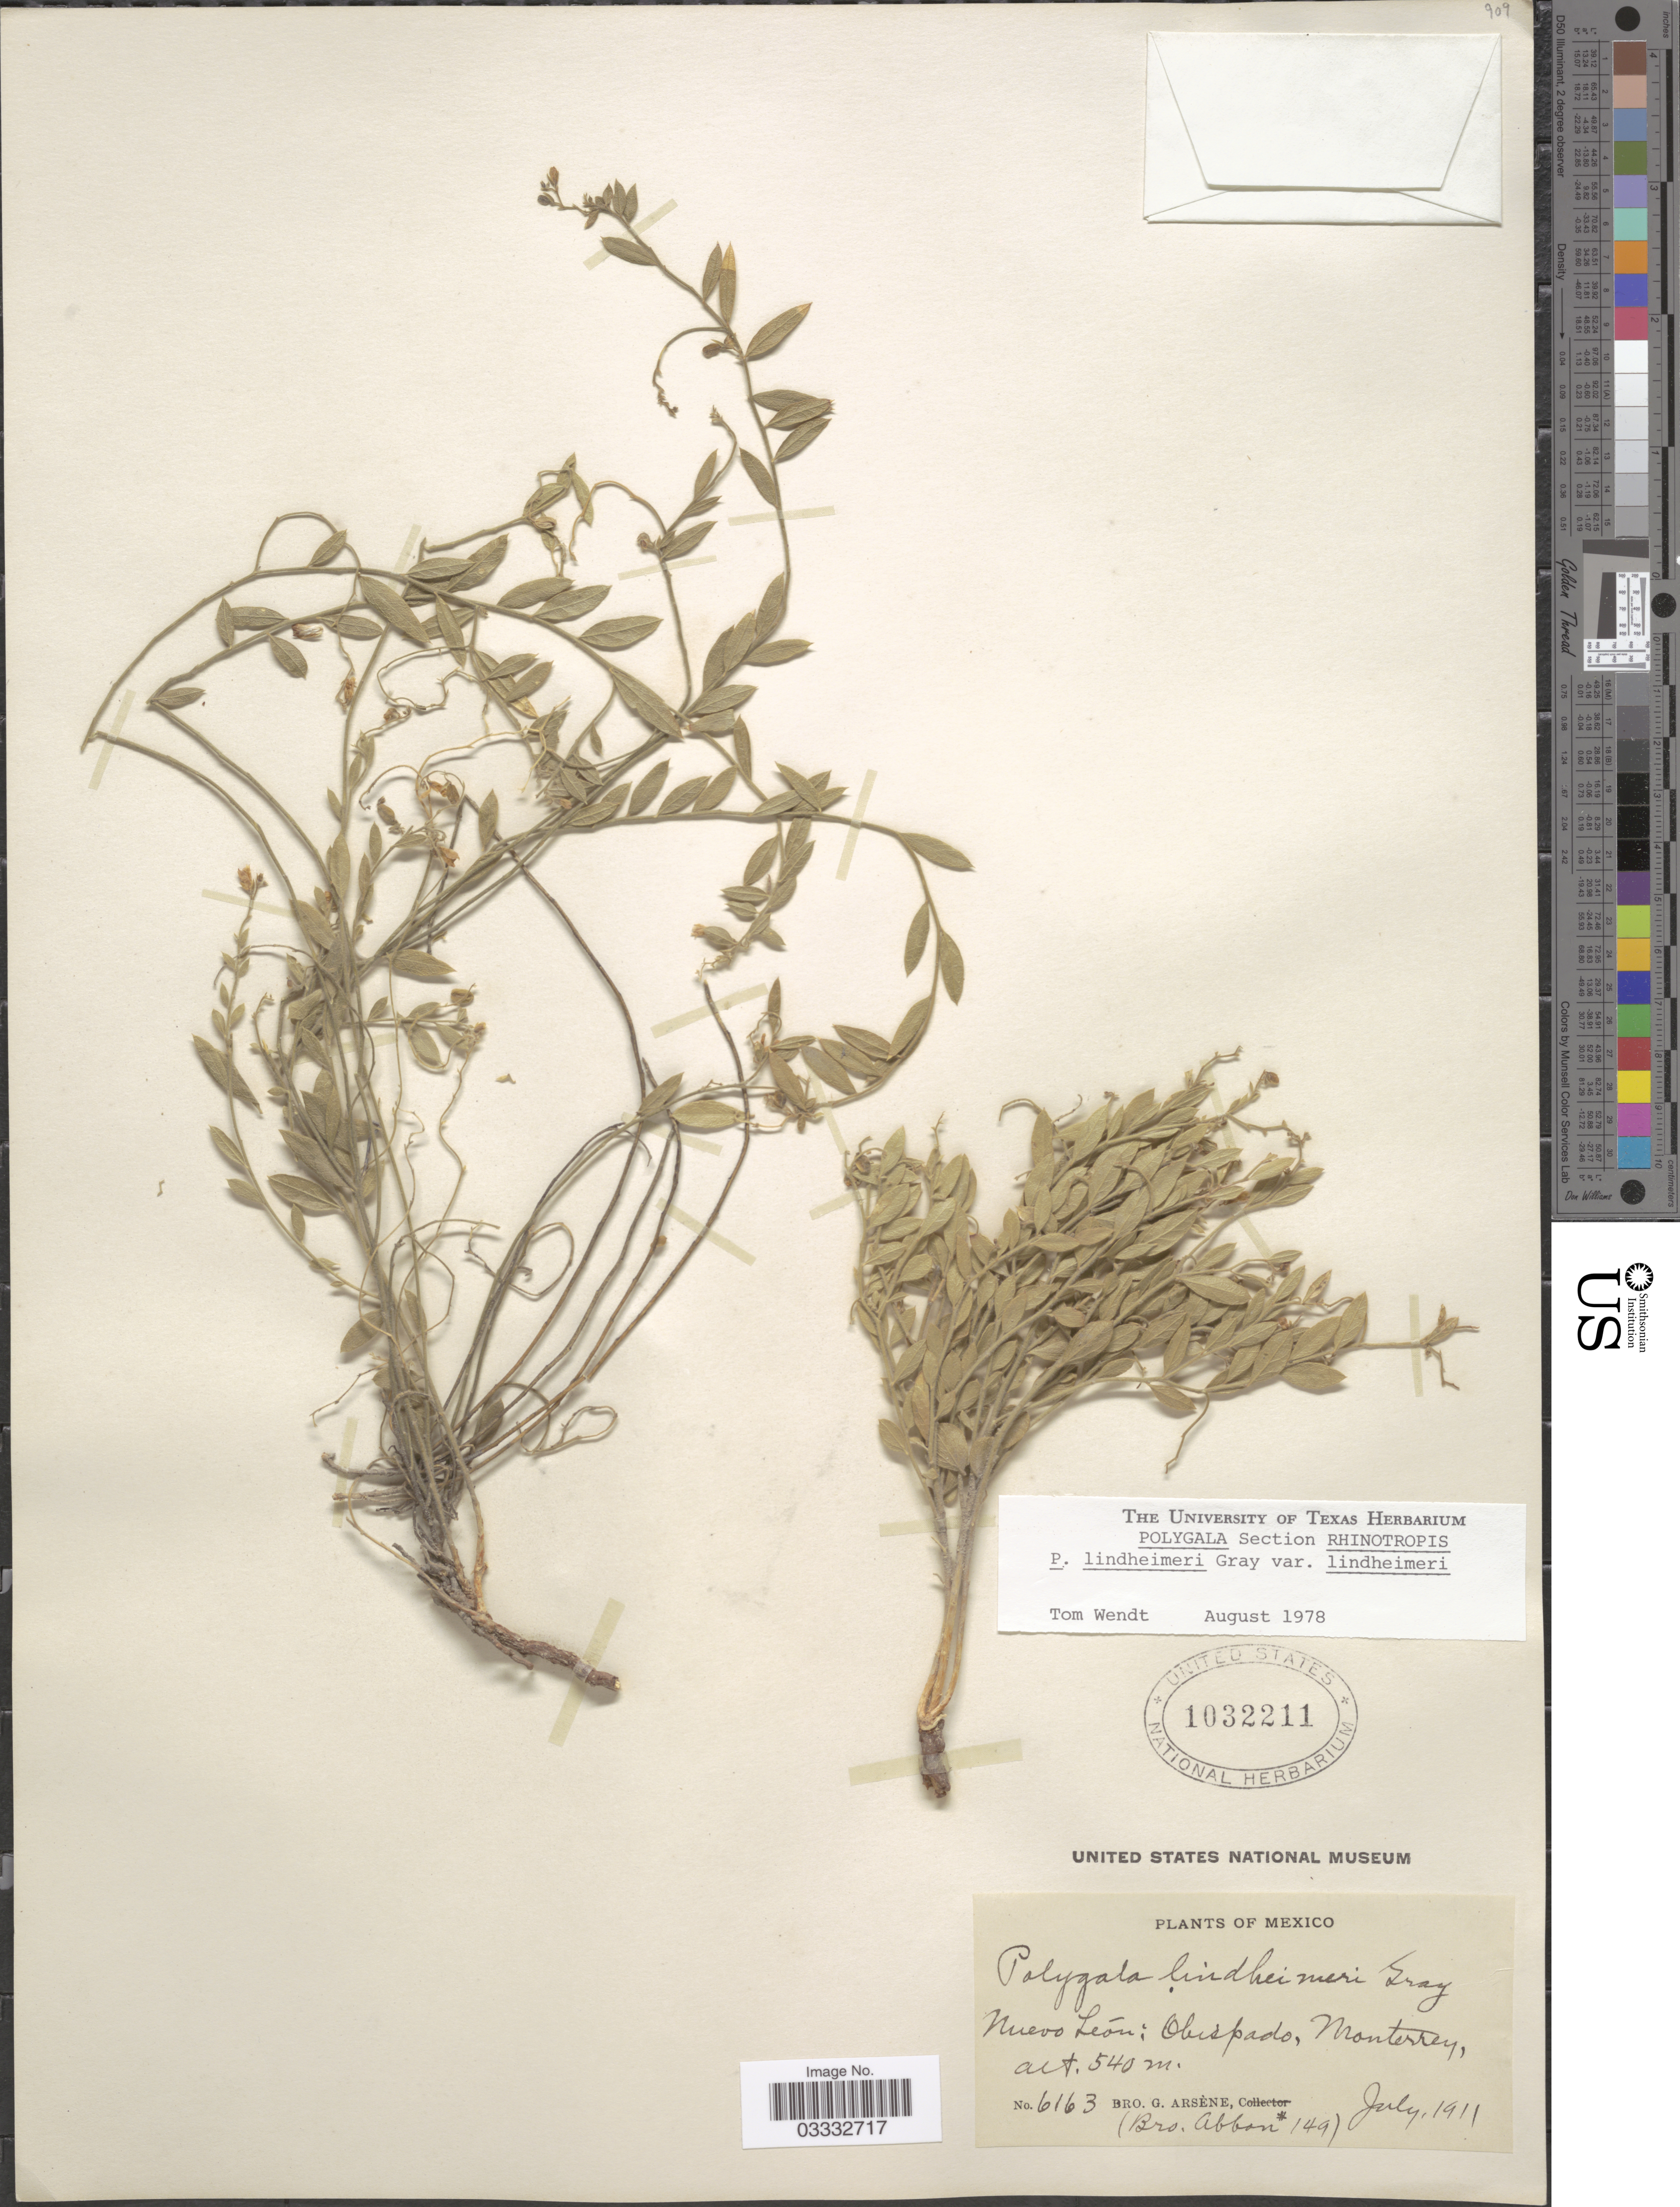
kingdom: Plantae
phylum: Tracheophyta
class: Magnoliopsida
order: Fabales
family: Polygalaceae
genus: Rhinotropis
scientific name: Rhinotropis lindheimeri var. lindheimeri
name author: (A. Gray) J.R. Abbott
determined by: Strong, Mark T., (BOT), Smithsonian Institution - National Museum of Natural History (UNITED STATES)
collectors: Bro. G. Arsène & Bro. Abbon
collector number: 6163/149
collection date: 1911-07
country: Mexico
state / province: Nuevo León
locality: Obispado. Monterrey.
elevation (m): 540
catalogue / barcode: US 1032211